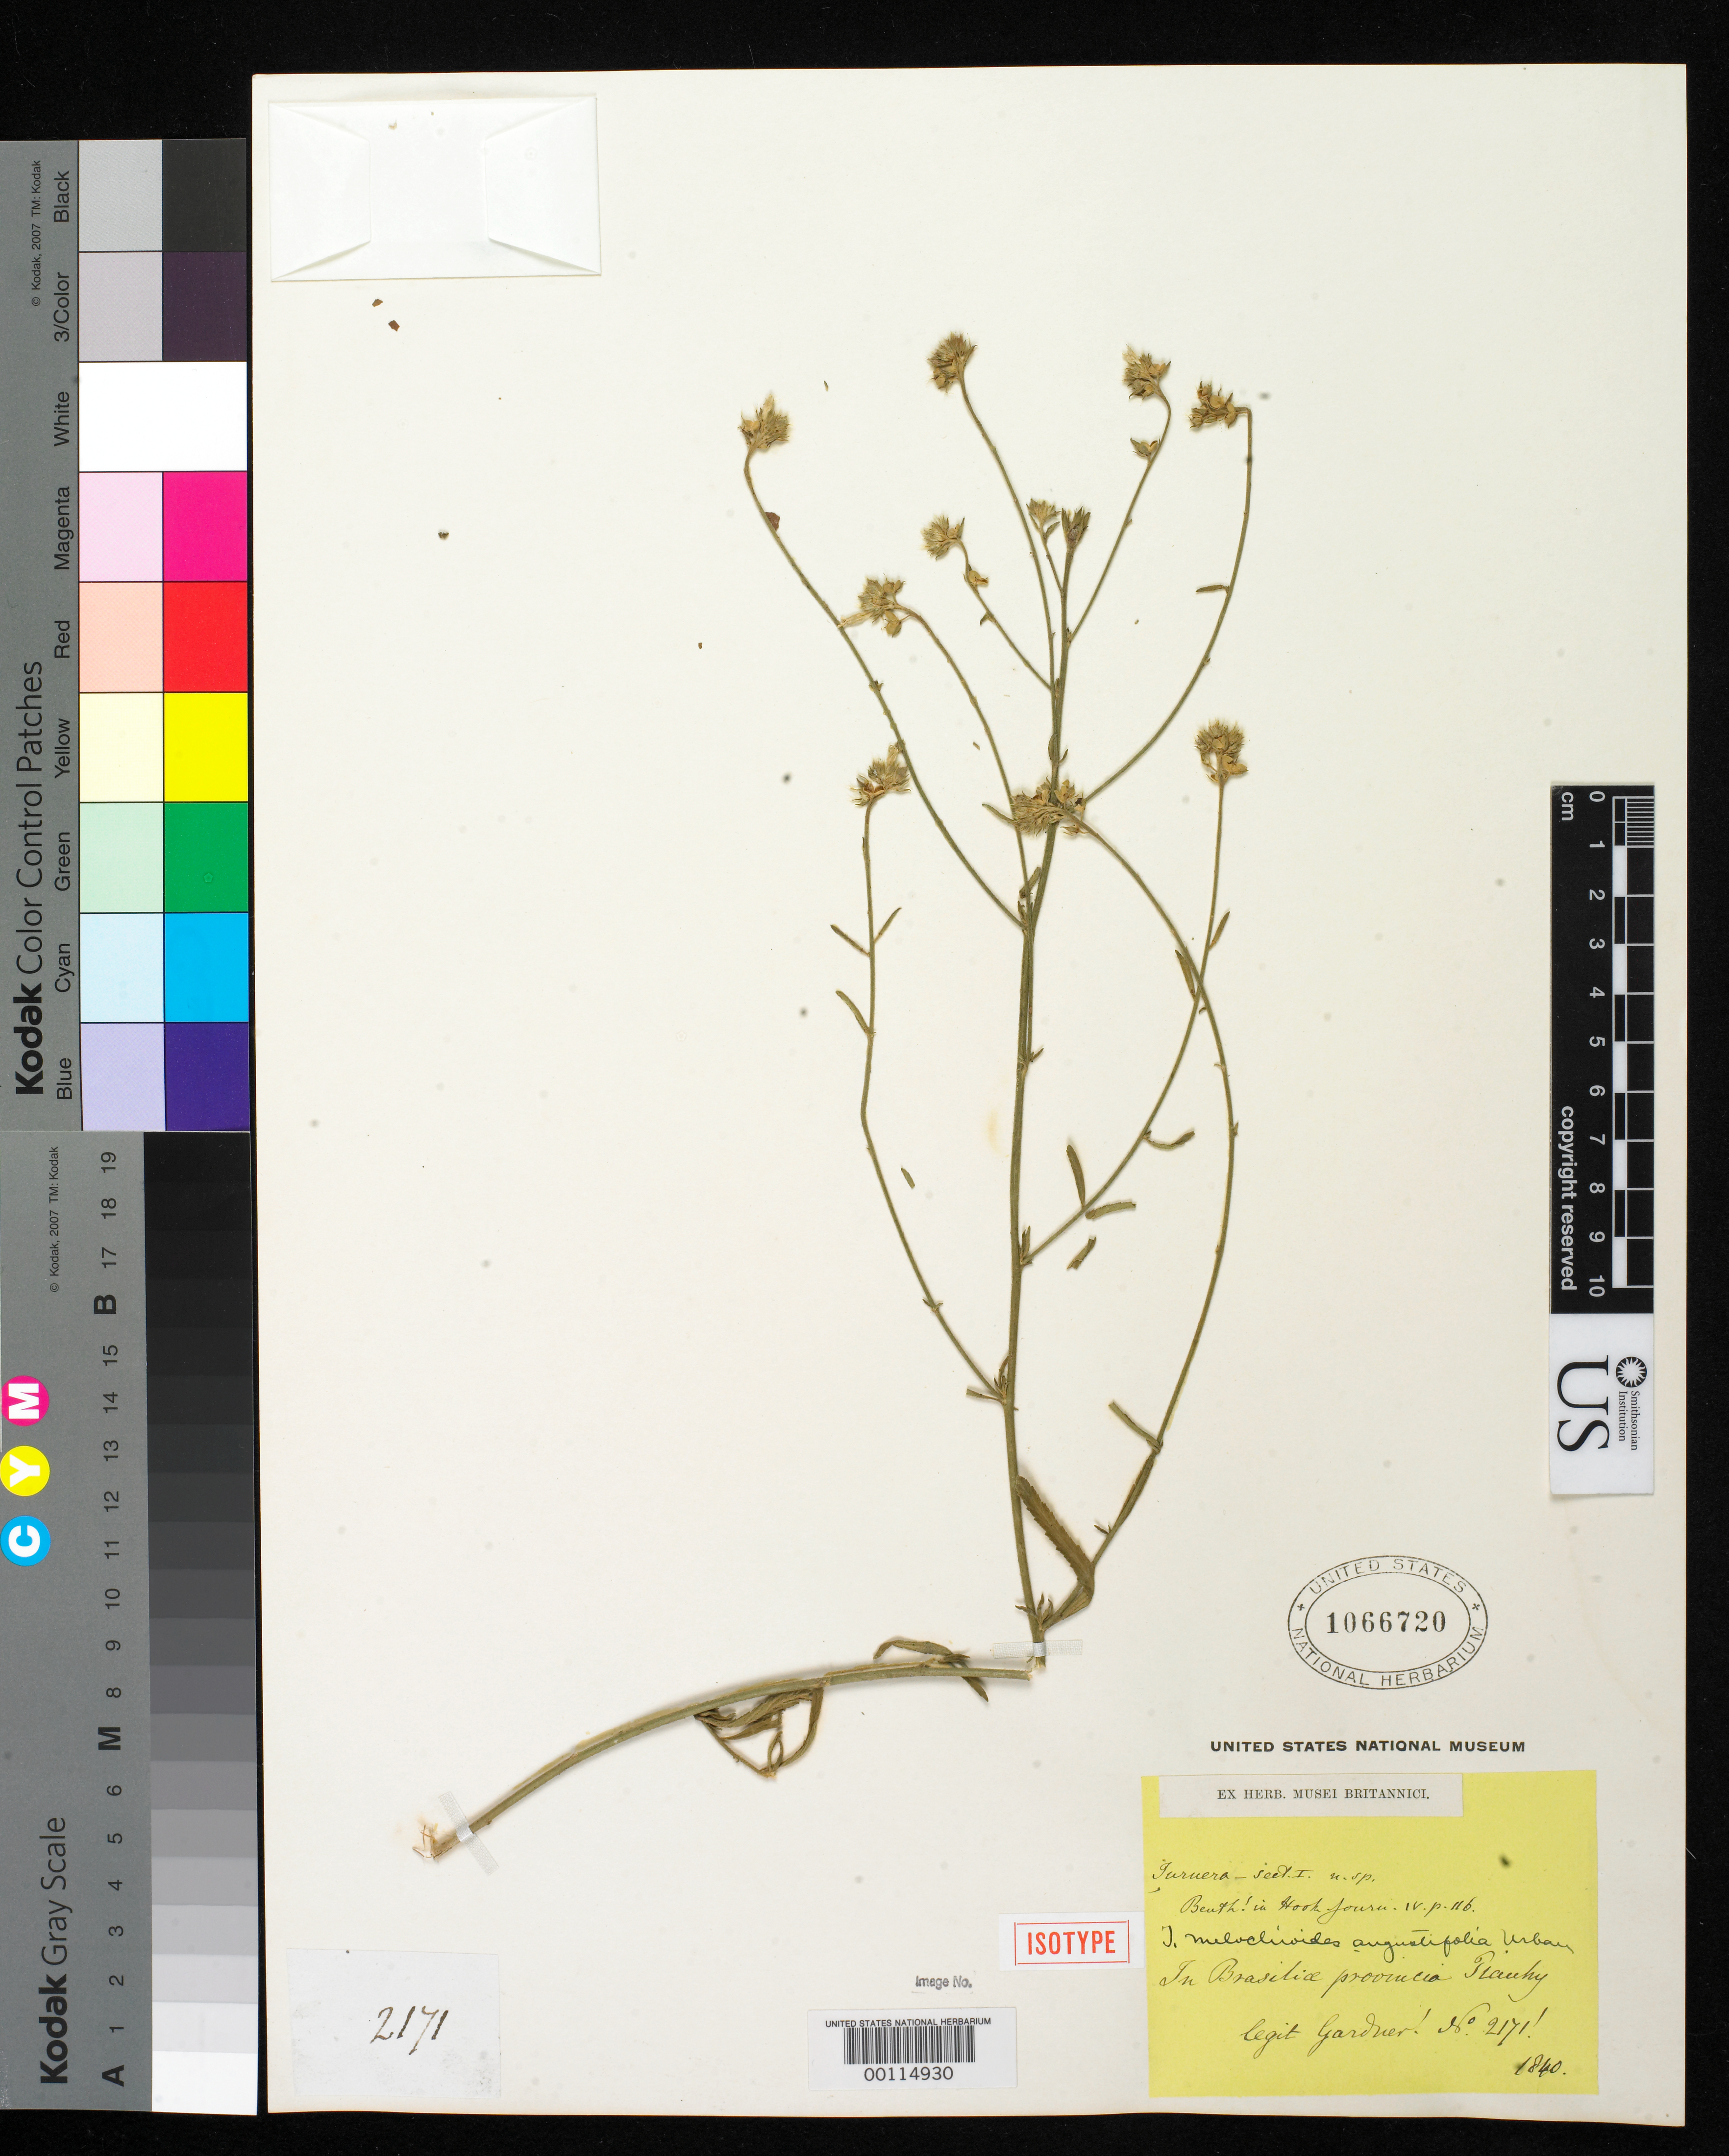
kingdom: Plantae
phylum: Tracheophyta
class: Magnoliopsida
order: Malpighiales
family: Turneraceae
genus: Turnera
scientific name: Turnera melochioides var. angustifolia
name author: Urb.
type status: Isotype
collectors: G. Gardner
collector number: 2171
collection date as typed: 1840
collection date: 1840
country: Brazil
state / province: Piauí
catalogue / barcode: US 1066720